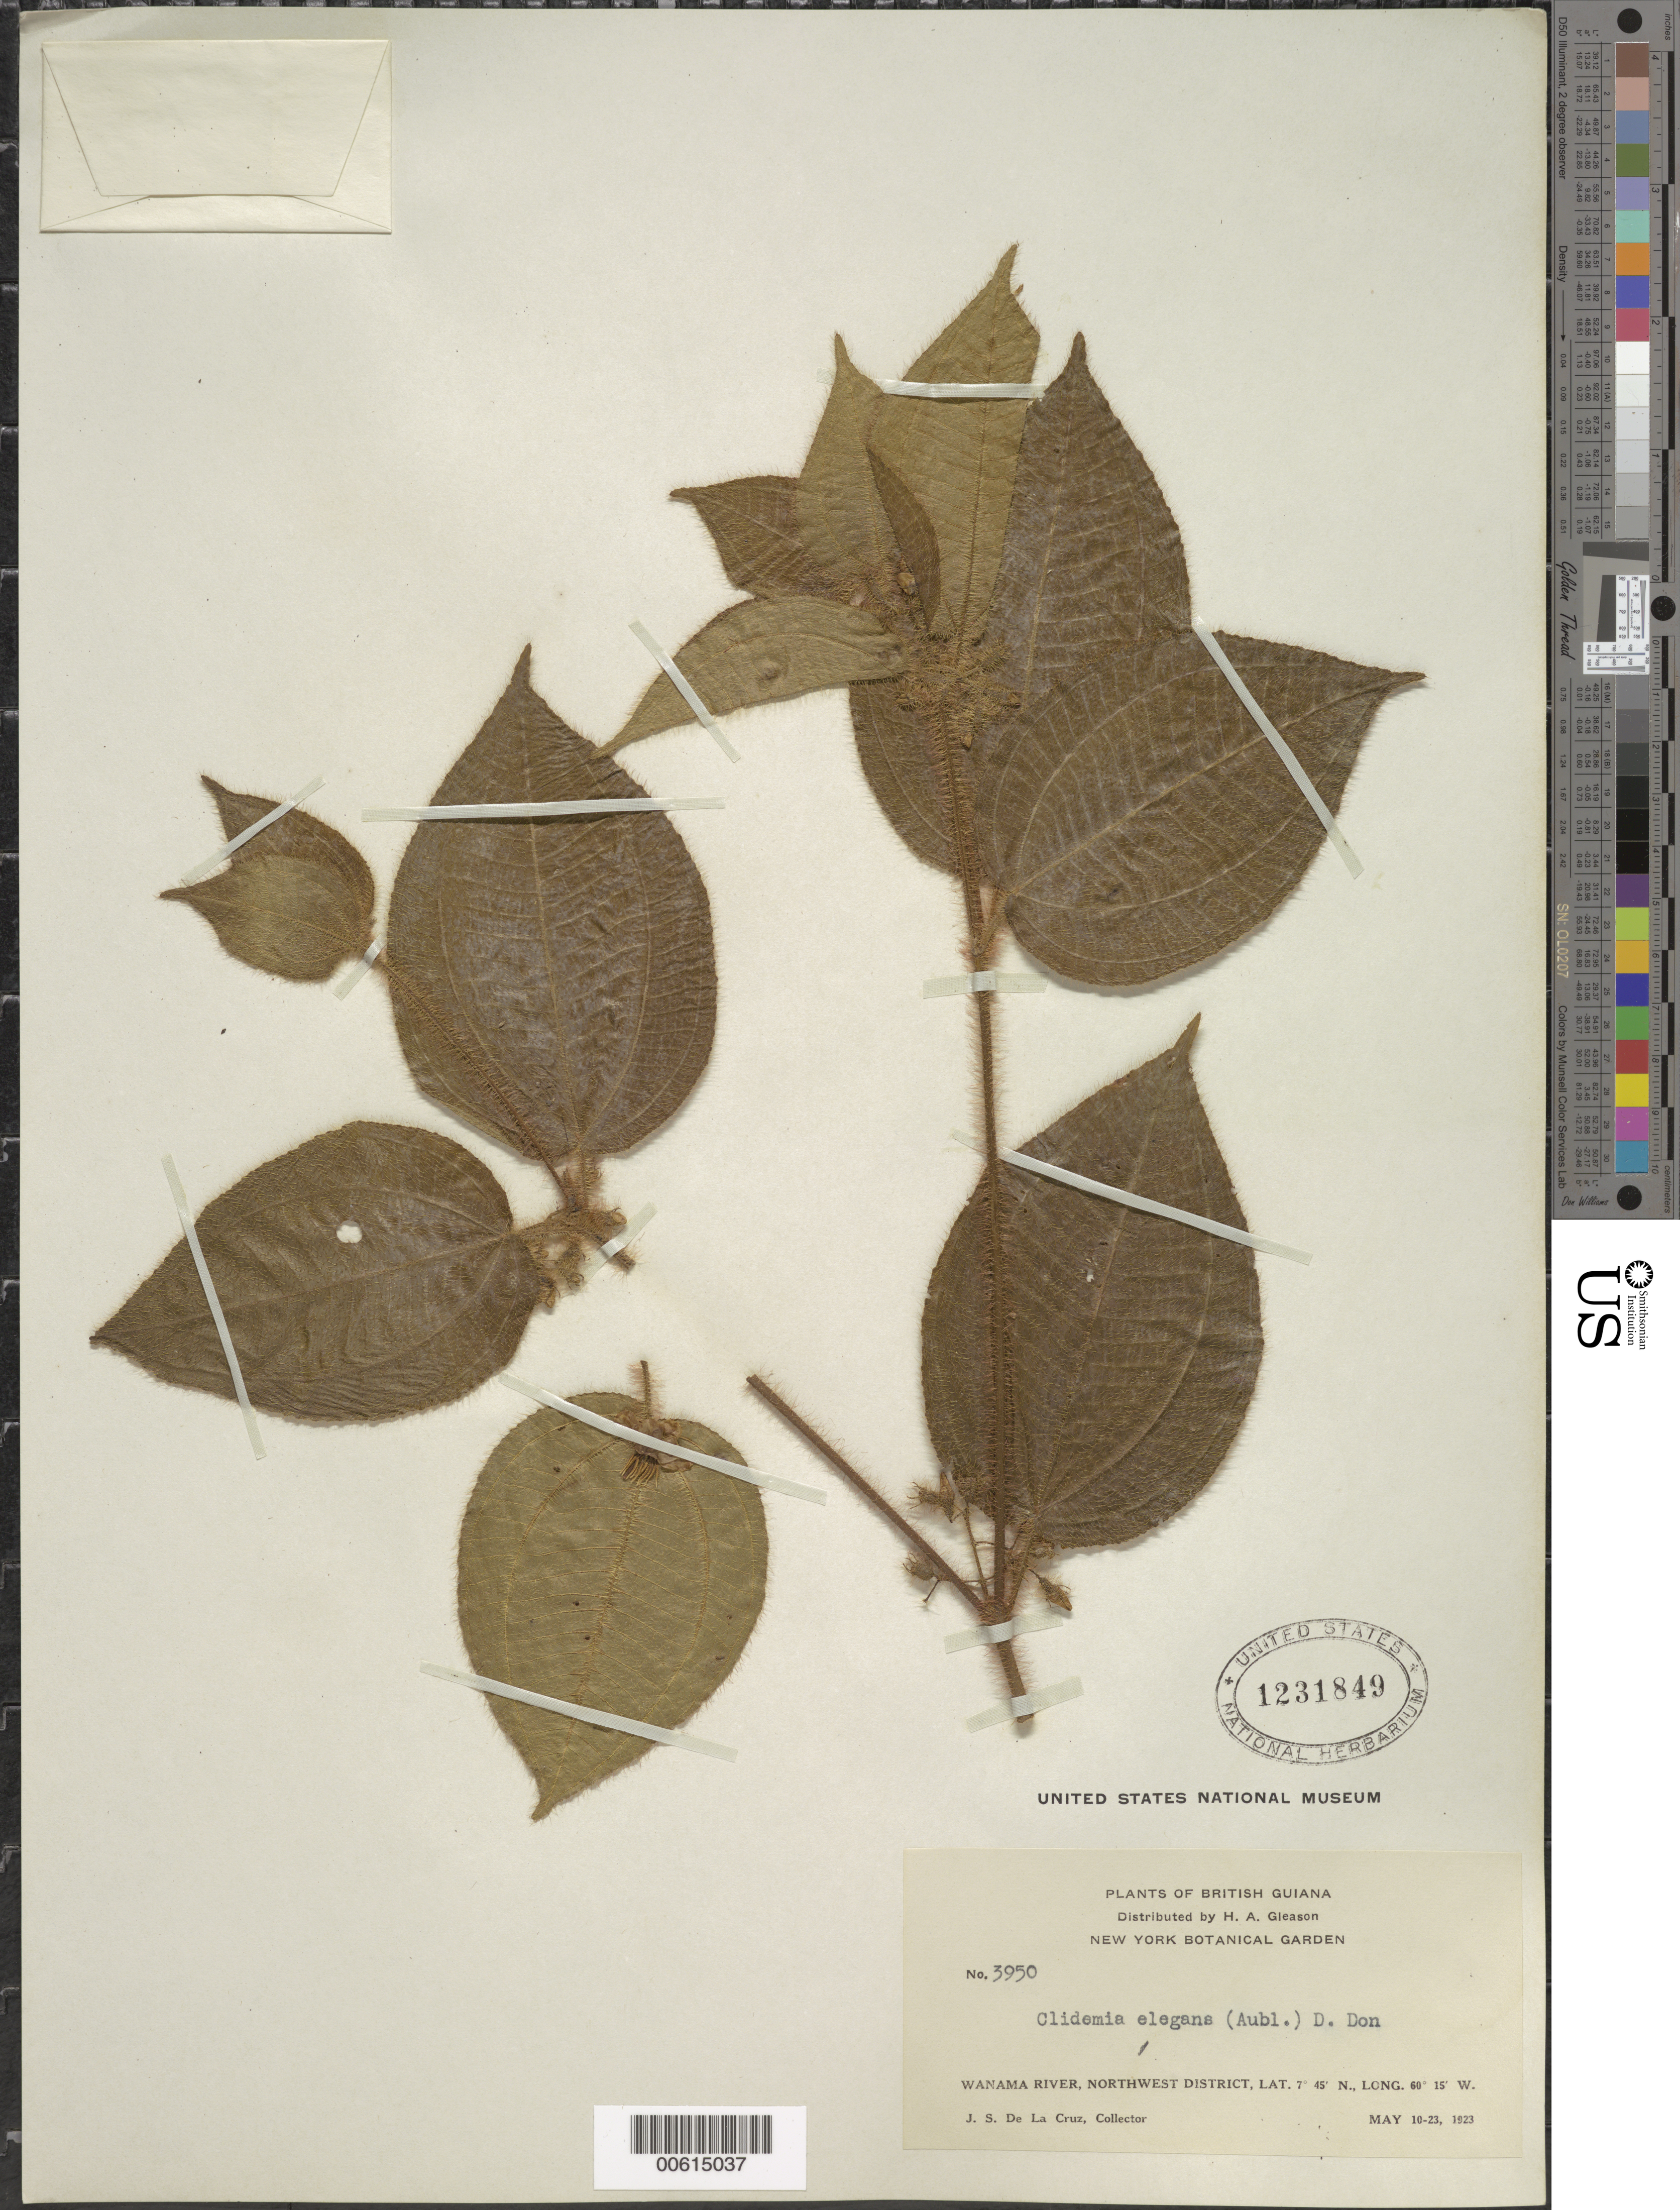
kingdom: Plantae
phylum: Tracheophyta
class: Magnoliopsida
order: Myrtales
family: Melastomataceae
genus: Clidemia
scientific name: Clidemia hirta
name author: (L.) D. Don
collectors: J. S. de la Cruz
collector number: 3950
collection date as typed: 10-May-23 to 23-May-23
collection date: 1923-05-10/1923-05-23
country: Guyana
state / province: Barima-Waini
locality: Wanama R., NW District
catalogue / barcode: US 1231849